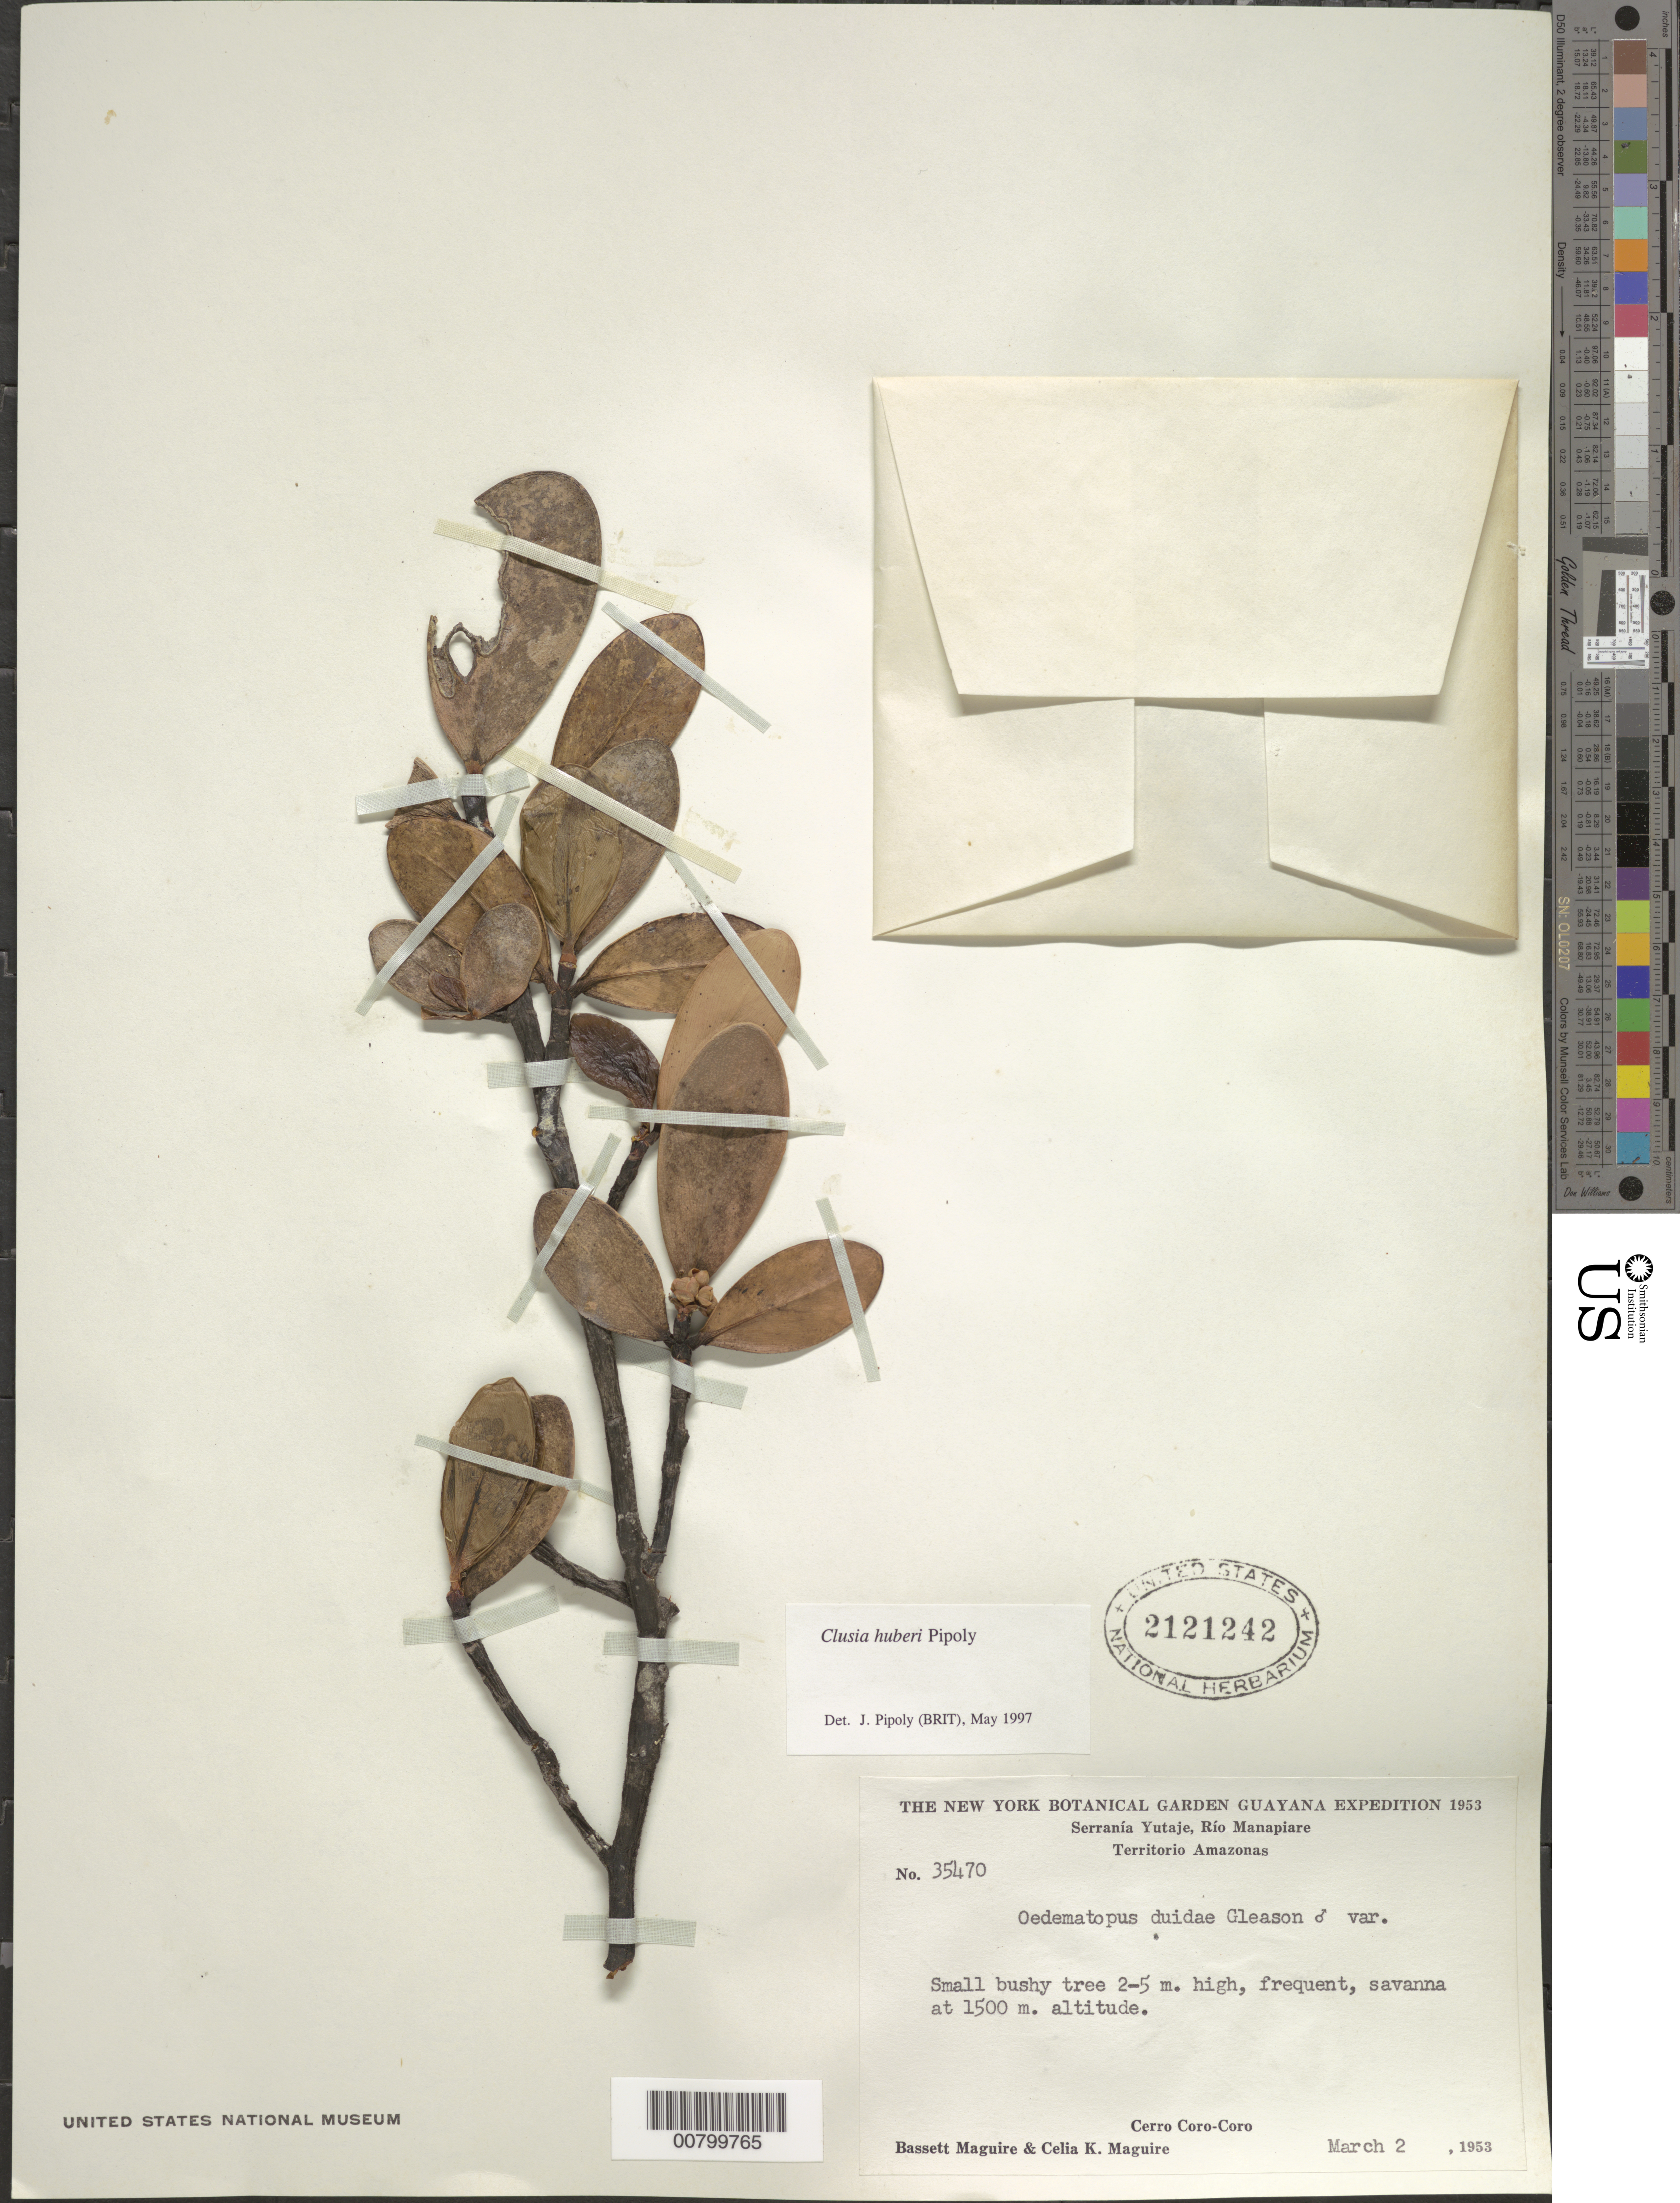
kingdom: Plantae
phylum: Tracheophyta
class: Magnoliopsida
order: Malpighiales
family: Clusiaceae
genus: Clusia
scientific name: Clusia huberi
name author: Pipoly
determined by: Pipoly, J. J., III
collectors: B. Maguire & C. K. Maguire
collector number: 35470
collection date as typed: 2-Mar-53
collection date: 1953-03-02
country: Venezuela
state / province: Amazonas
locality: Cerro Coro-Coro, Serranía Yutajé, Río Manapiare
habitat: Savanna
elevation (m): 1500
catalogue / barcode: US 2121242